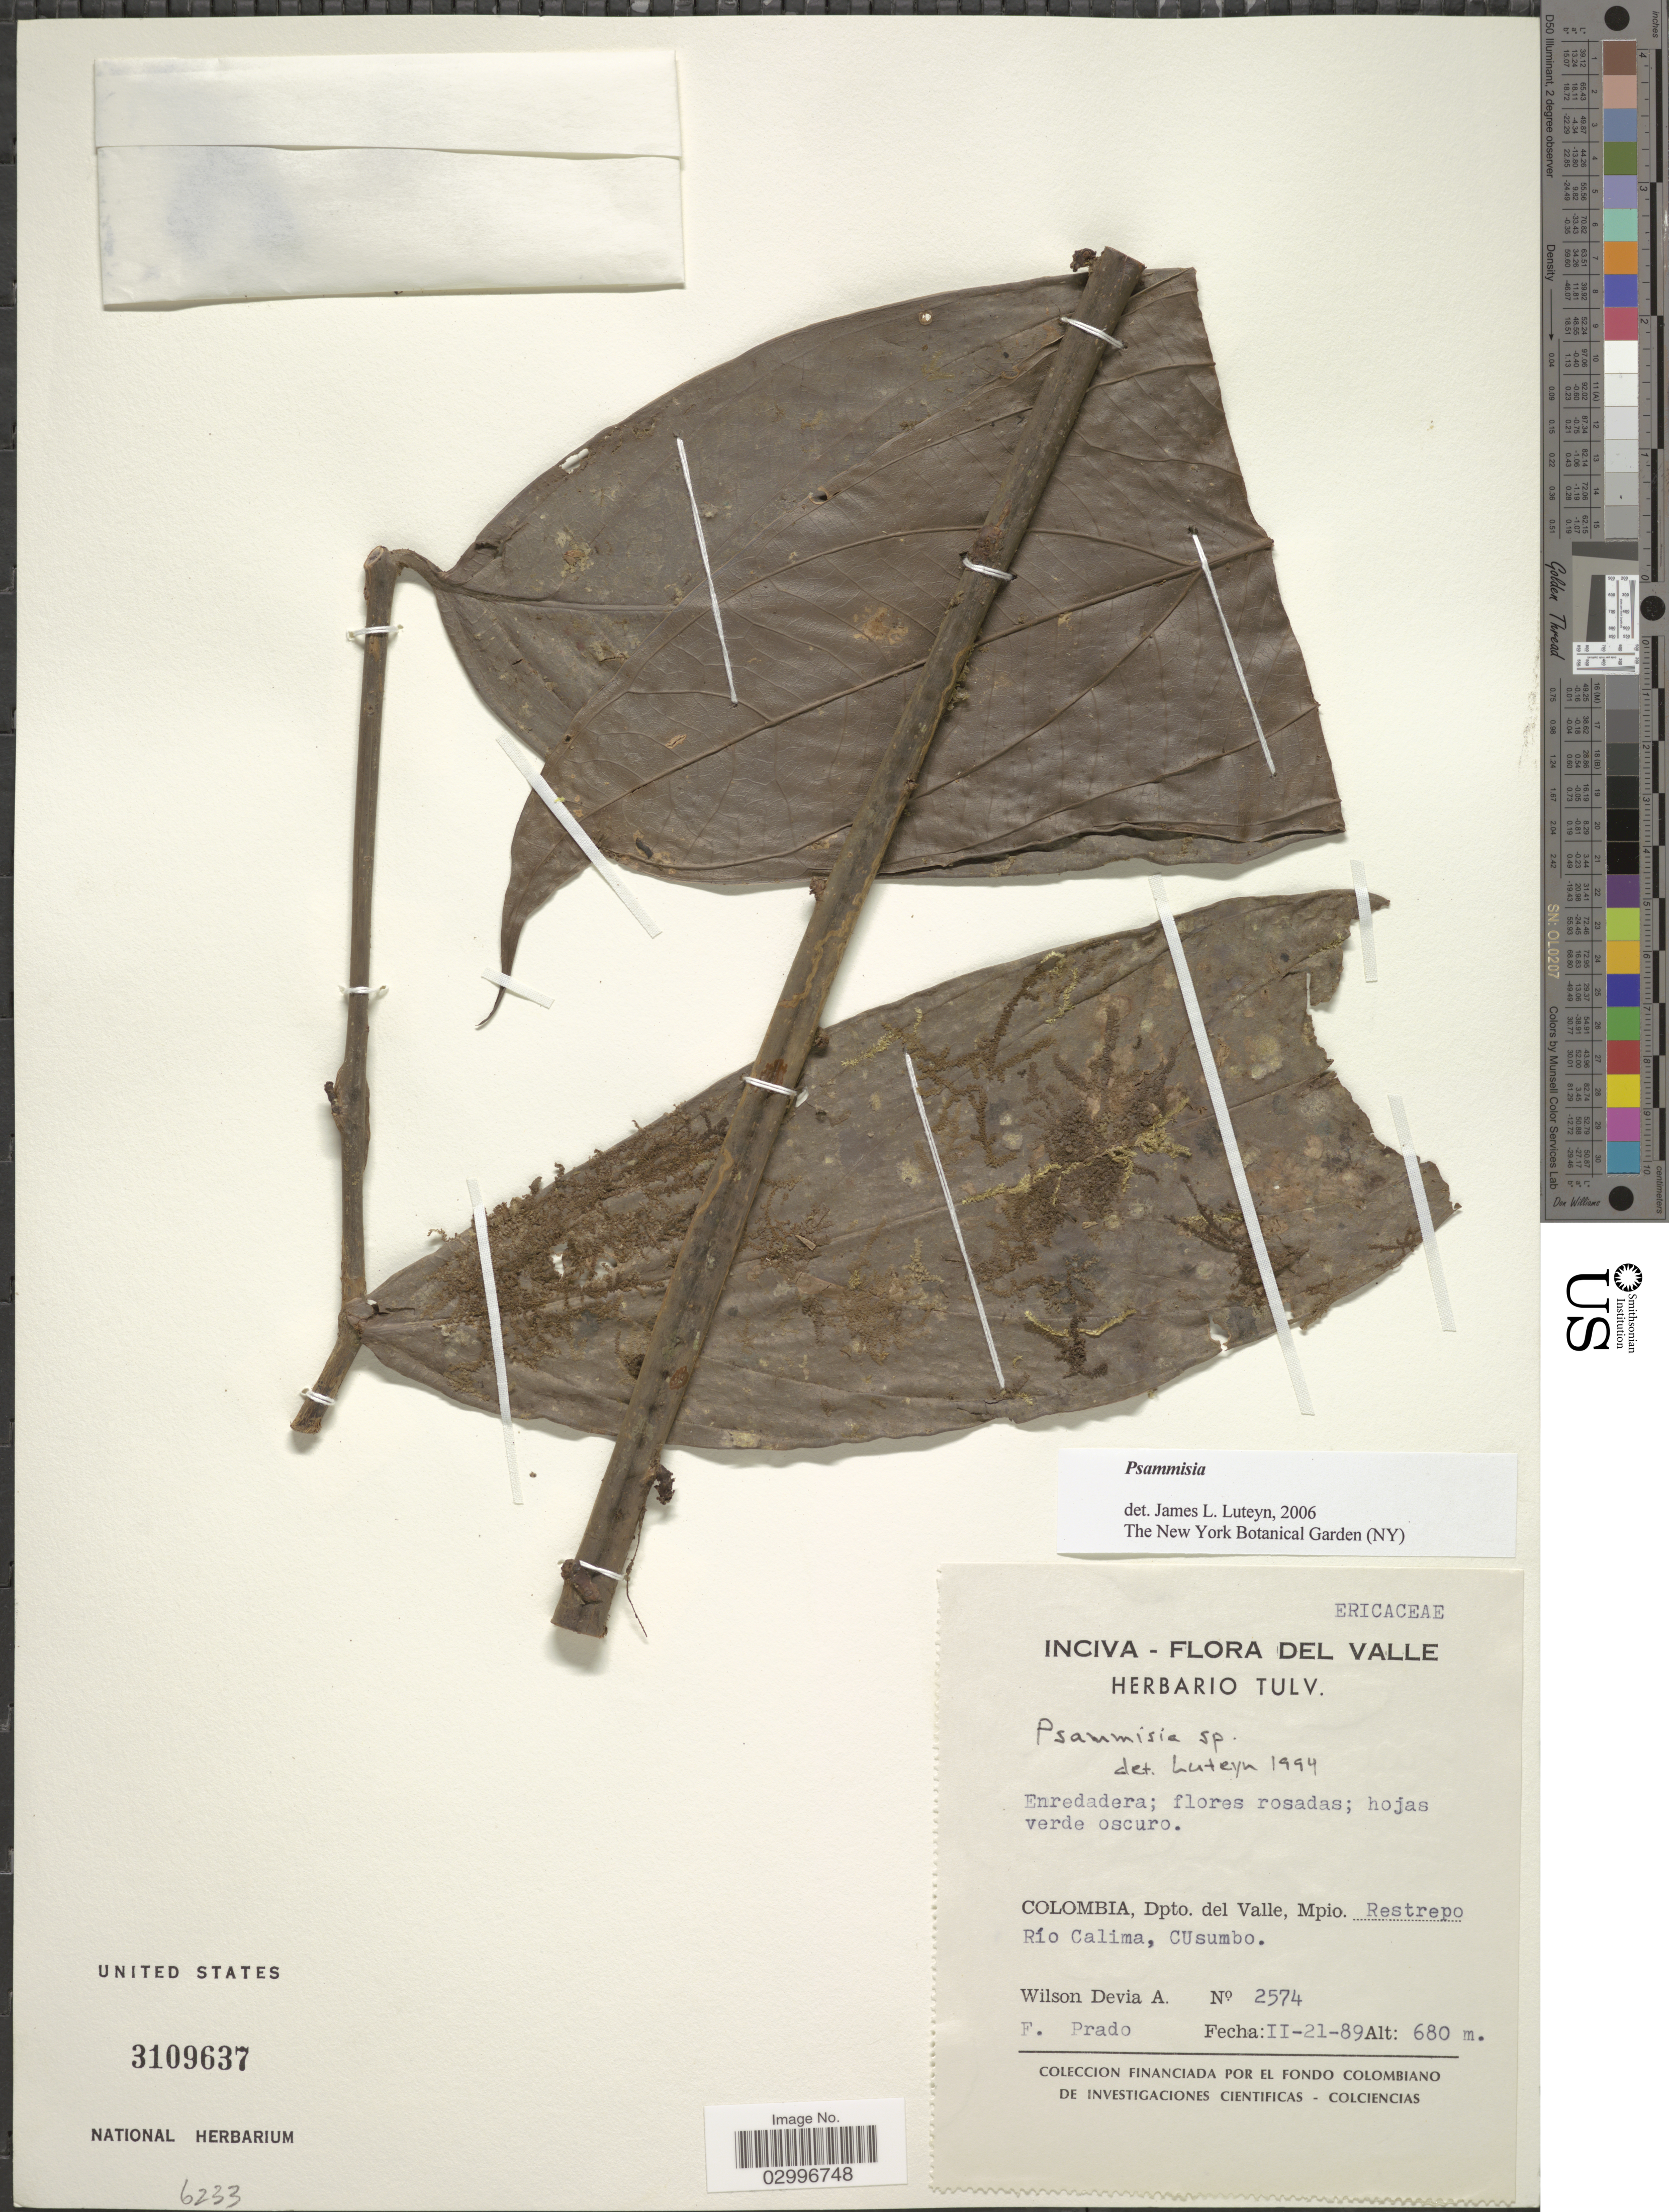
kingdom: Plantae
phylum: Tracheophyta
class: Magnoliopsida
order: Ericales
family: Ericaceae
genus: Psammisia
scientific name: Psammisia sp.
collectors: W. Devia A. & F. Prado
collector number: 2574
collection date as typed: Transcribed d/m/y: 21/2/89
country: Colombia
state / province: Valle del Cauca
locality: Dpto. del Valle, Mpio. Restrepo Río Calima, CUsumbo.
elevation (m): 680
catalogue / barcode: US 3109637